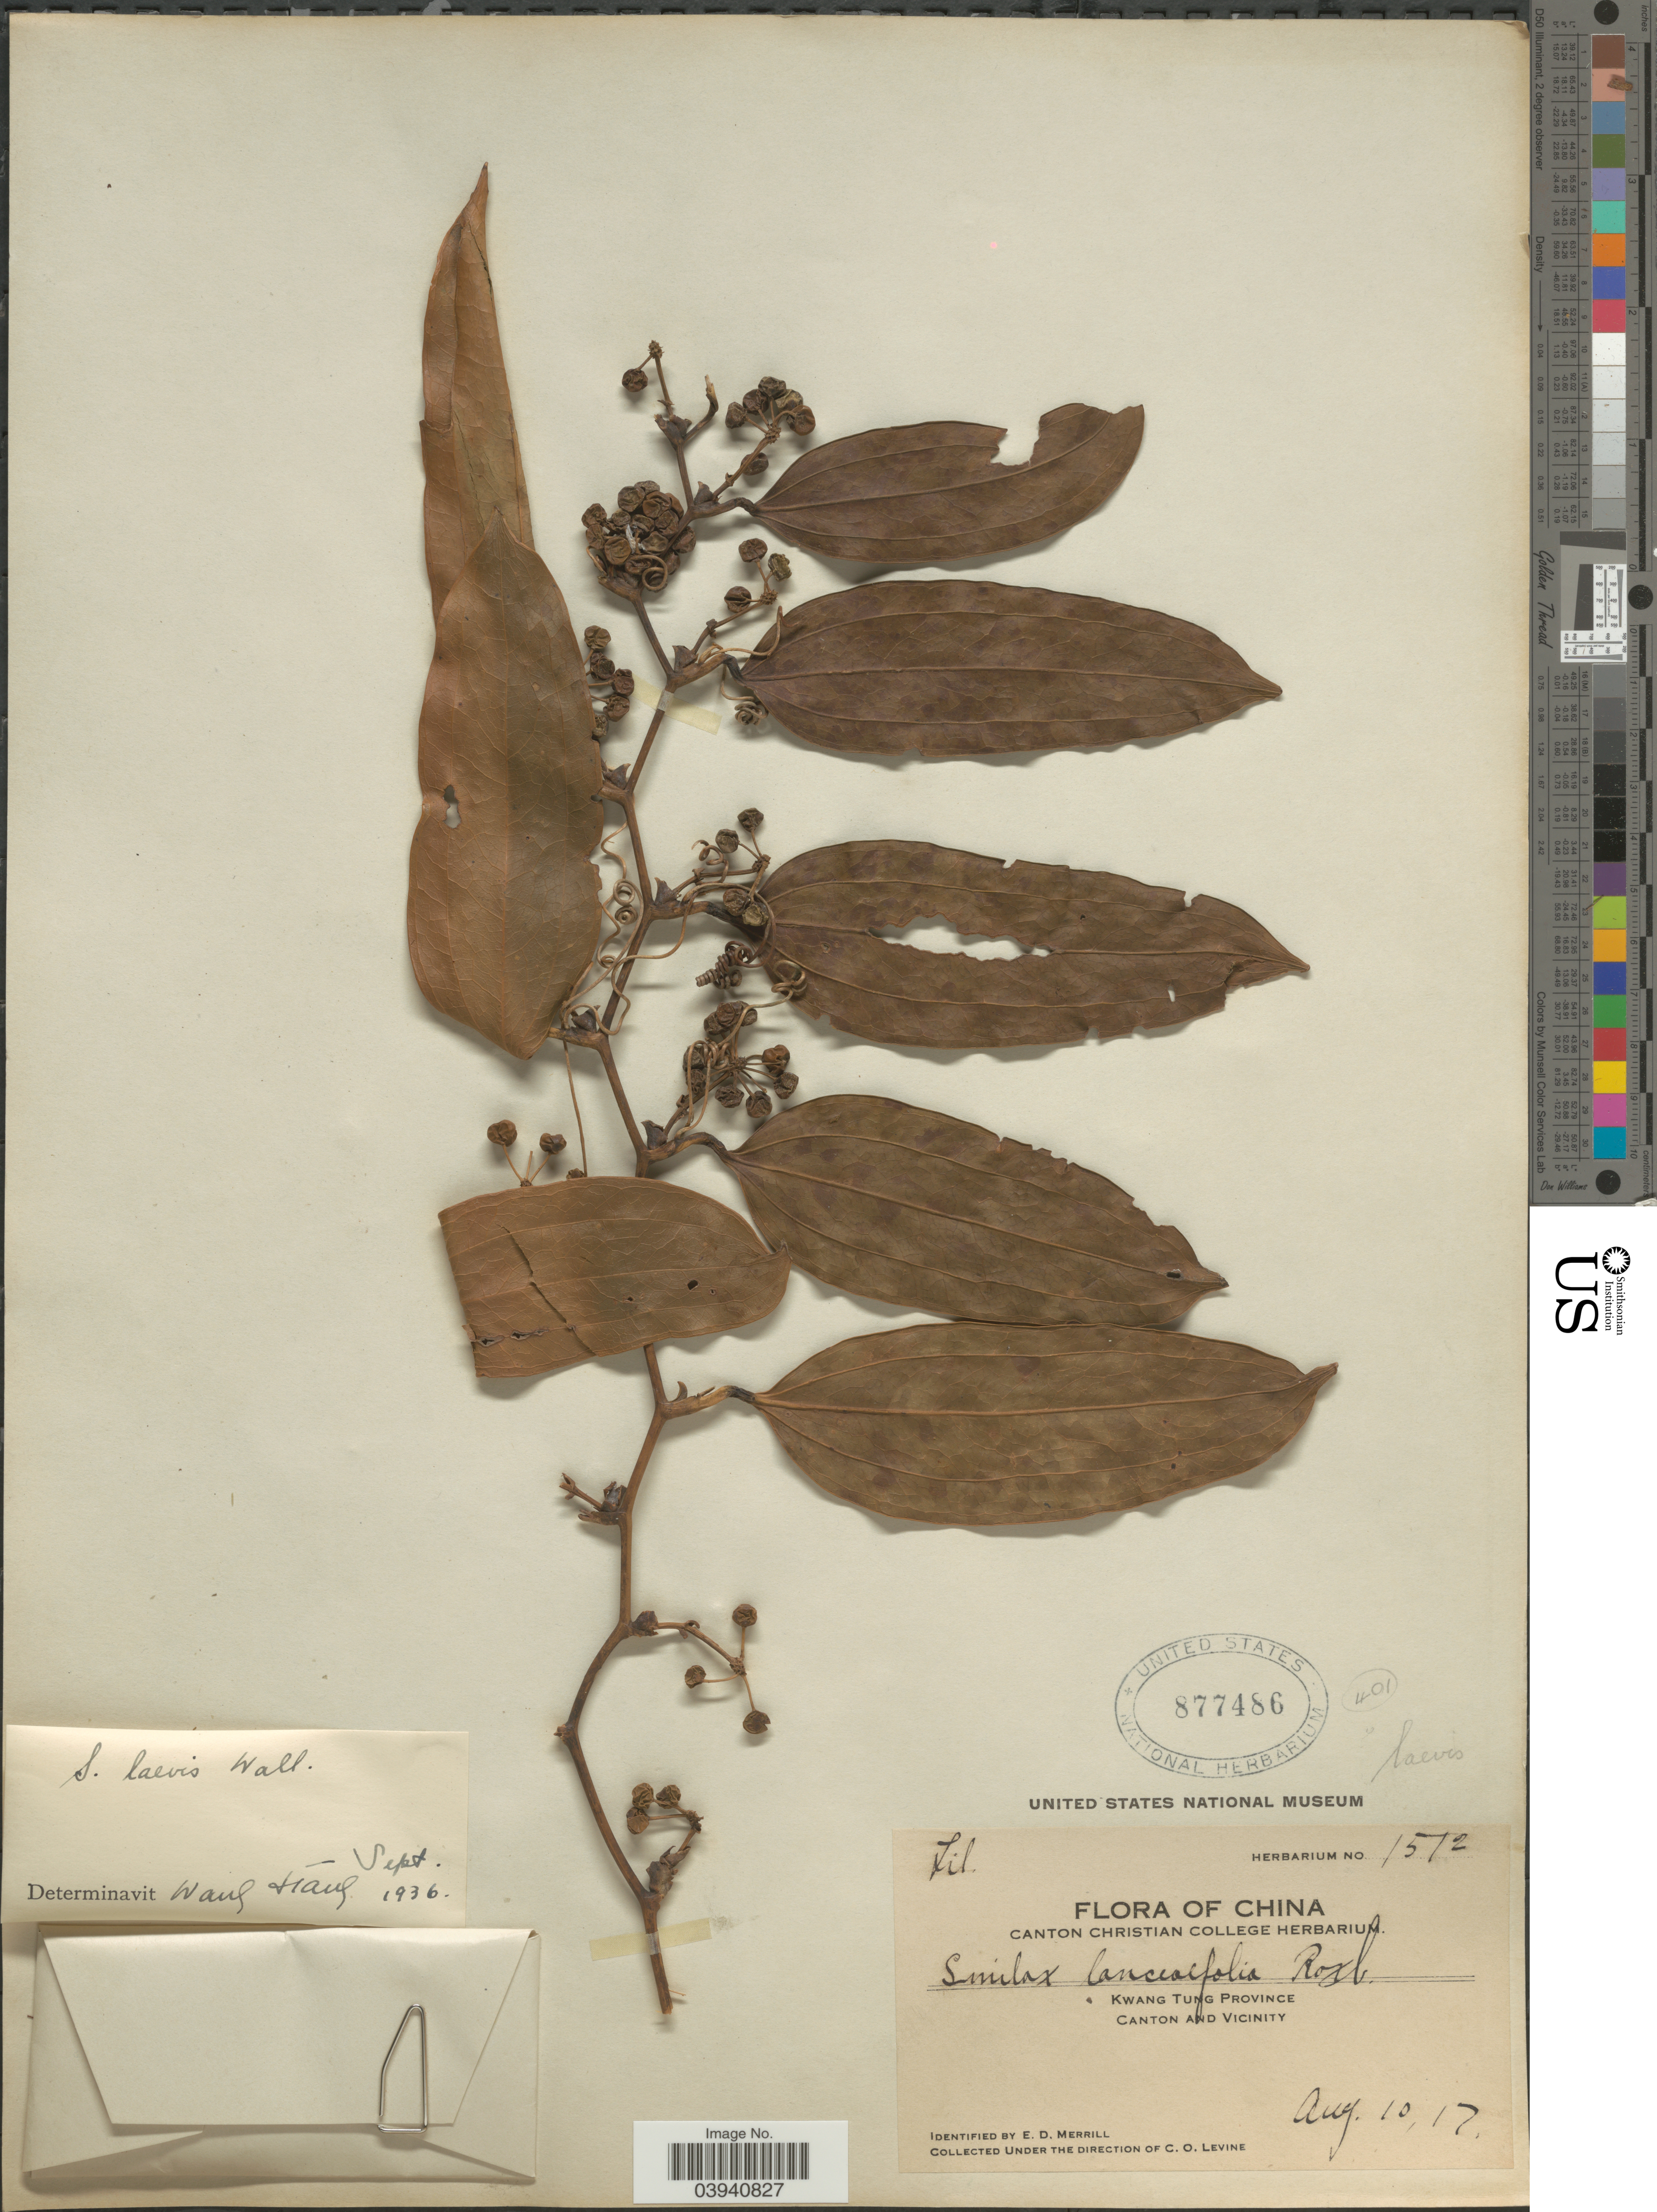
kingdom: Plantae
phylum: Tracheophyta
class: Liliopsida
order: Liliales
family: Smilacaceae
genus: Smilax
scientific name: Smilax laevis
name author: Wall. ex A. DC.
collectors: C. O. Levine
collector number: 1512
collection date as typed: Transcribed d/m/y: 10/8/17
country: China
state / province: Guangdong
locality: Kwang Tung Province. Canton and Vicinity.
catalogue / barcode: US 877486